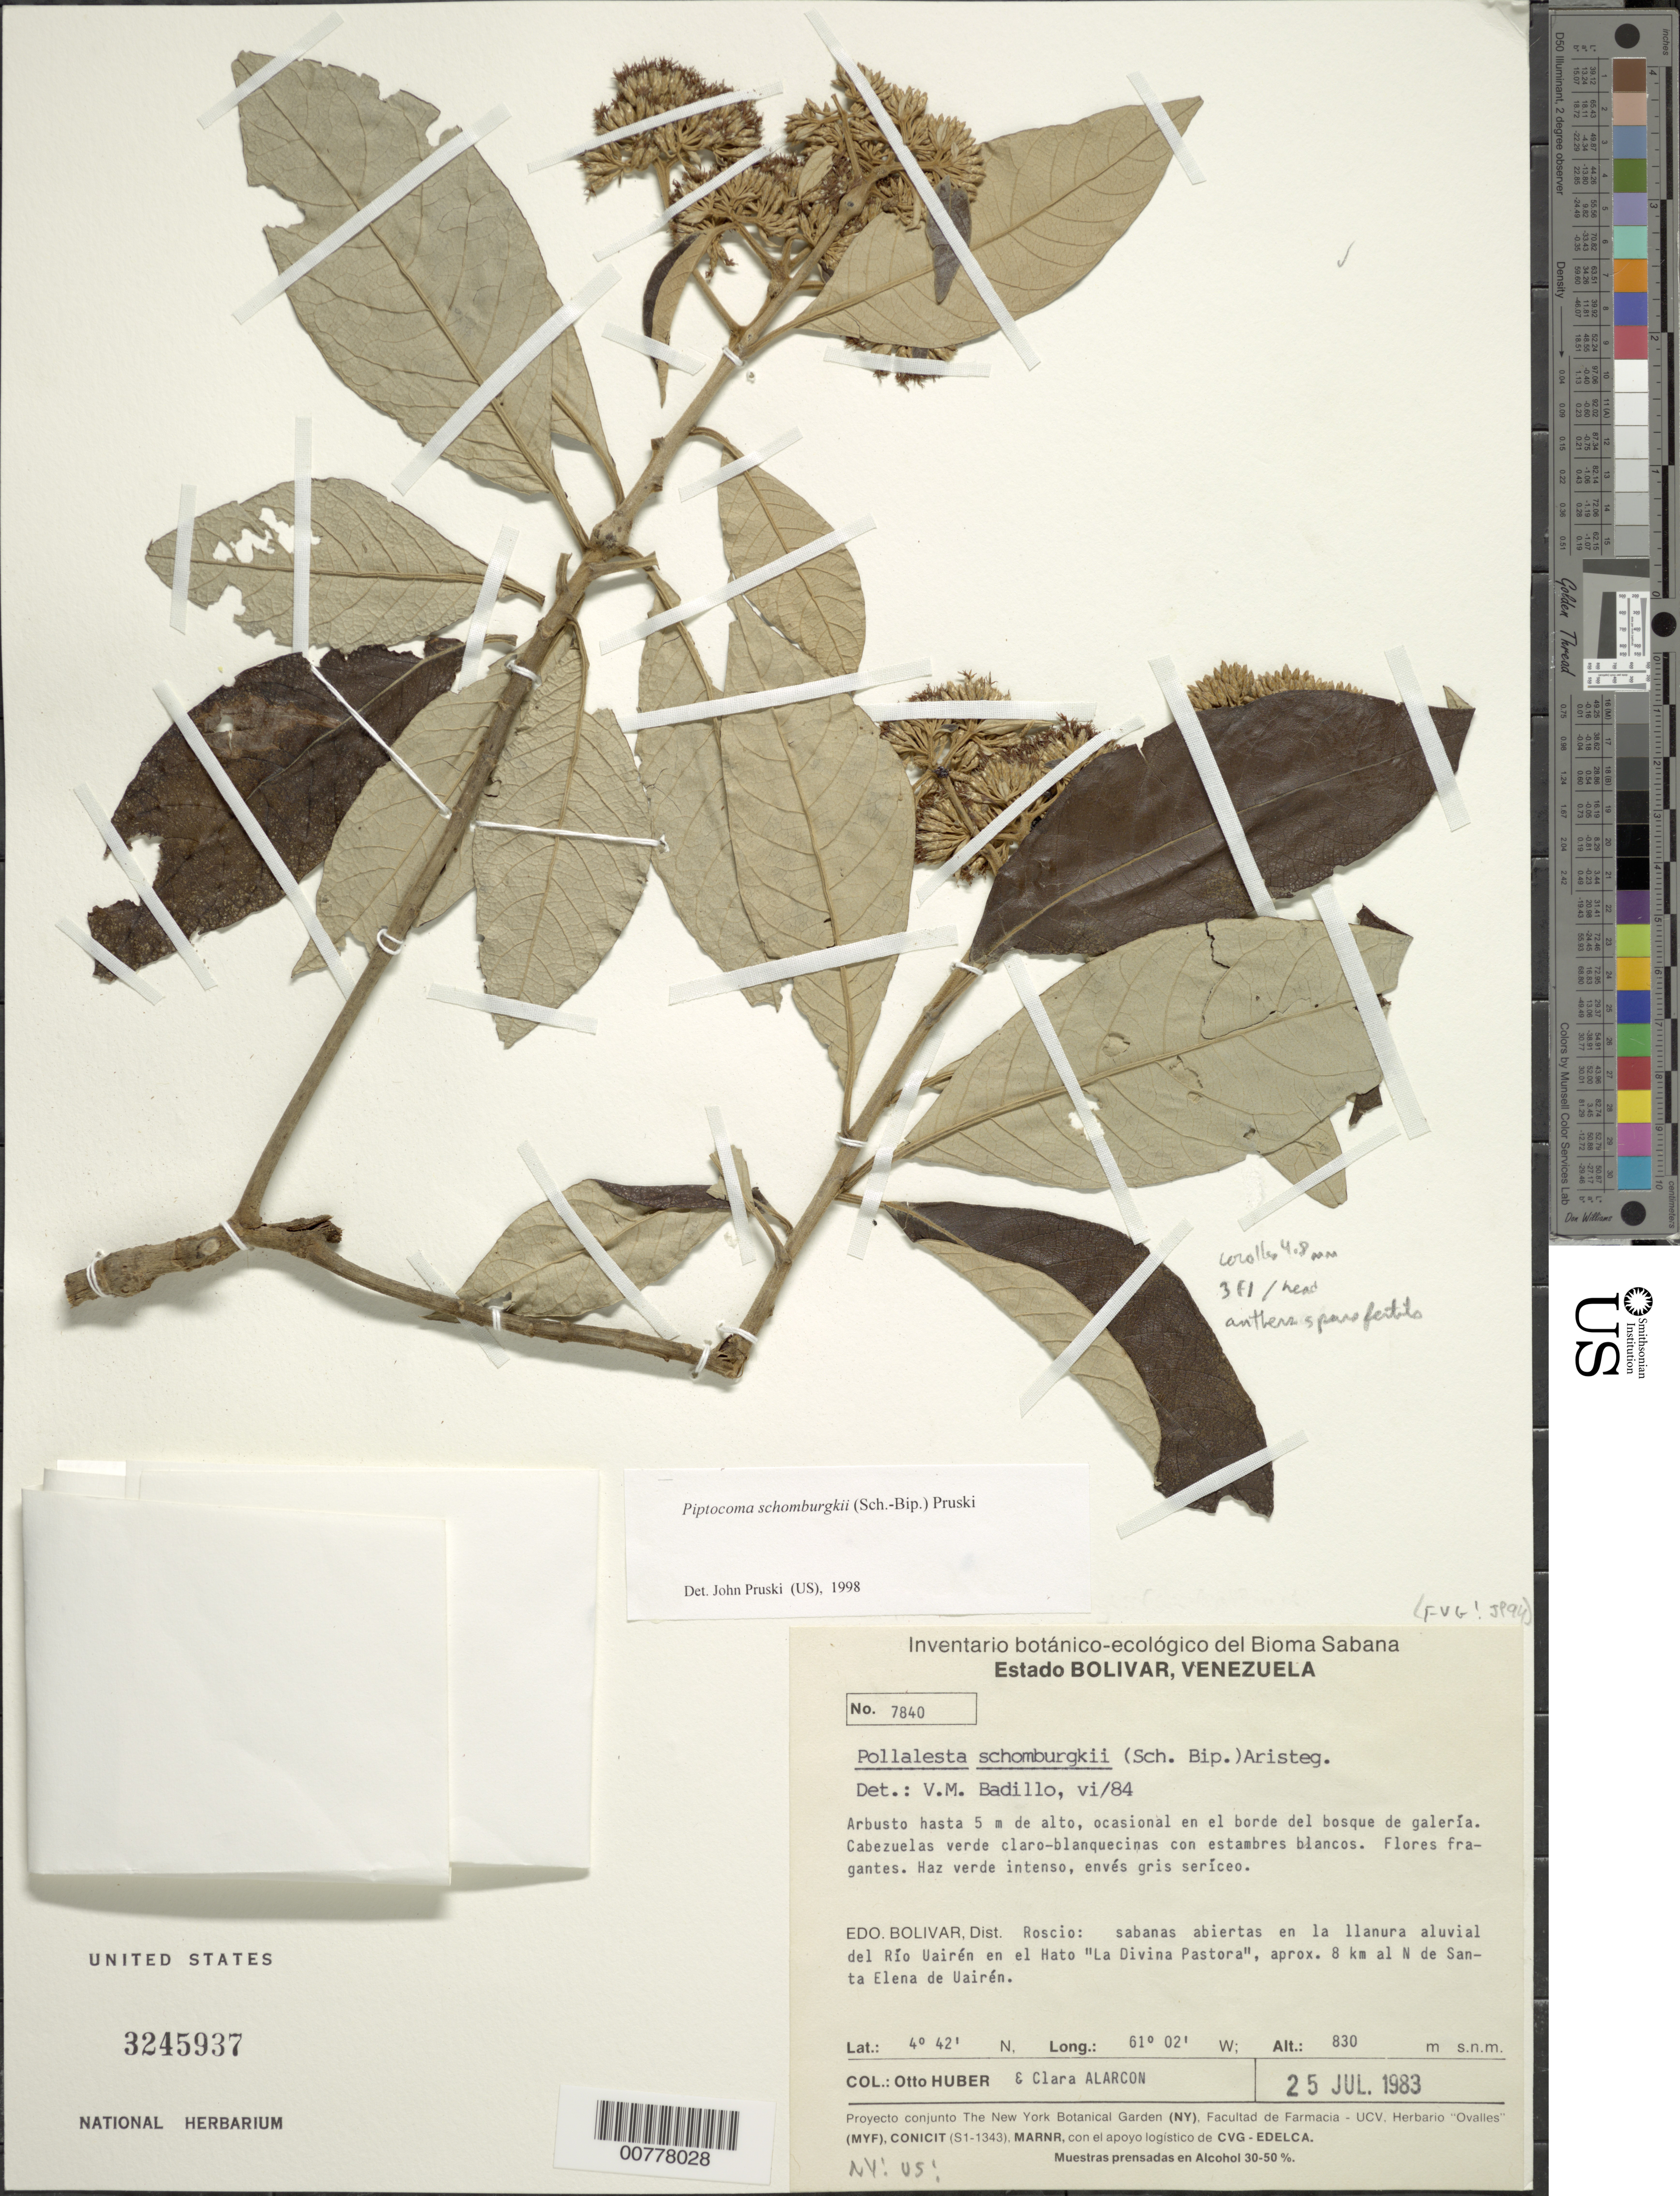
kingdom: Plantae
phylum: Tracheophyta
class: Magnoliopsida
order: Asterales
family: Asteraceae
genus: Piptocoma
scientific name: Piptocoma schomburgkii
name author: (Sch. Bip.) Pruski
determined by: Badillo, V. M.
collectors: O. Huber & C. Alarcon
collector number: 7840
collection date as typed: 25-Jul-83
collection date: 1983-07-25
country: Venezuela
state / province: Bolívar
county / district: Roscio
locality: Río Uairén en el Hato "La Divina Pastora", aprox. 8 km N de Santa Elena de Uairén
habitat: Sabanas abiertas en la llanura aluvial; en el borde del bosque de galeria.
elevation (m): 830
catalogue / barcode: US 3245937